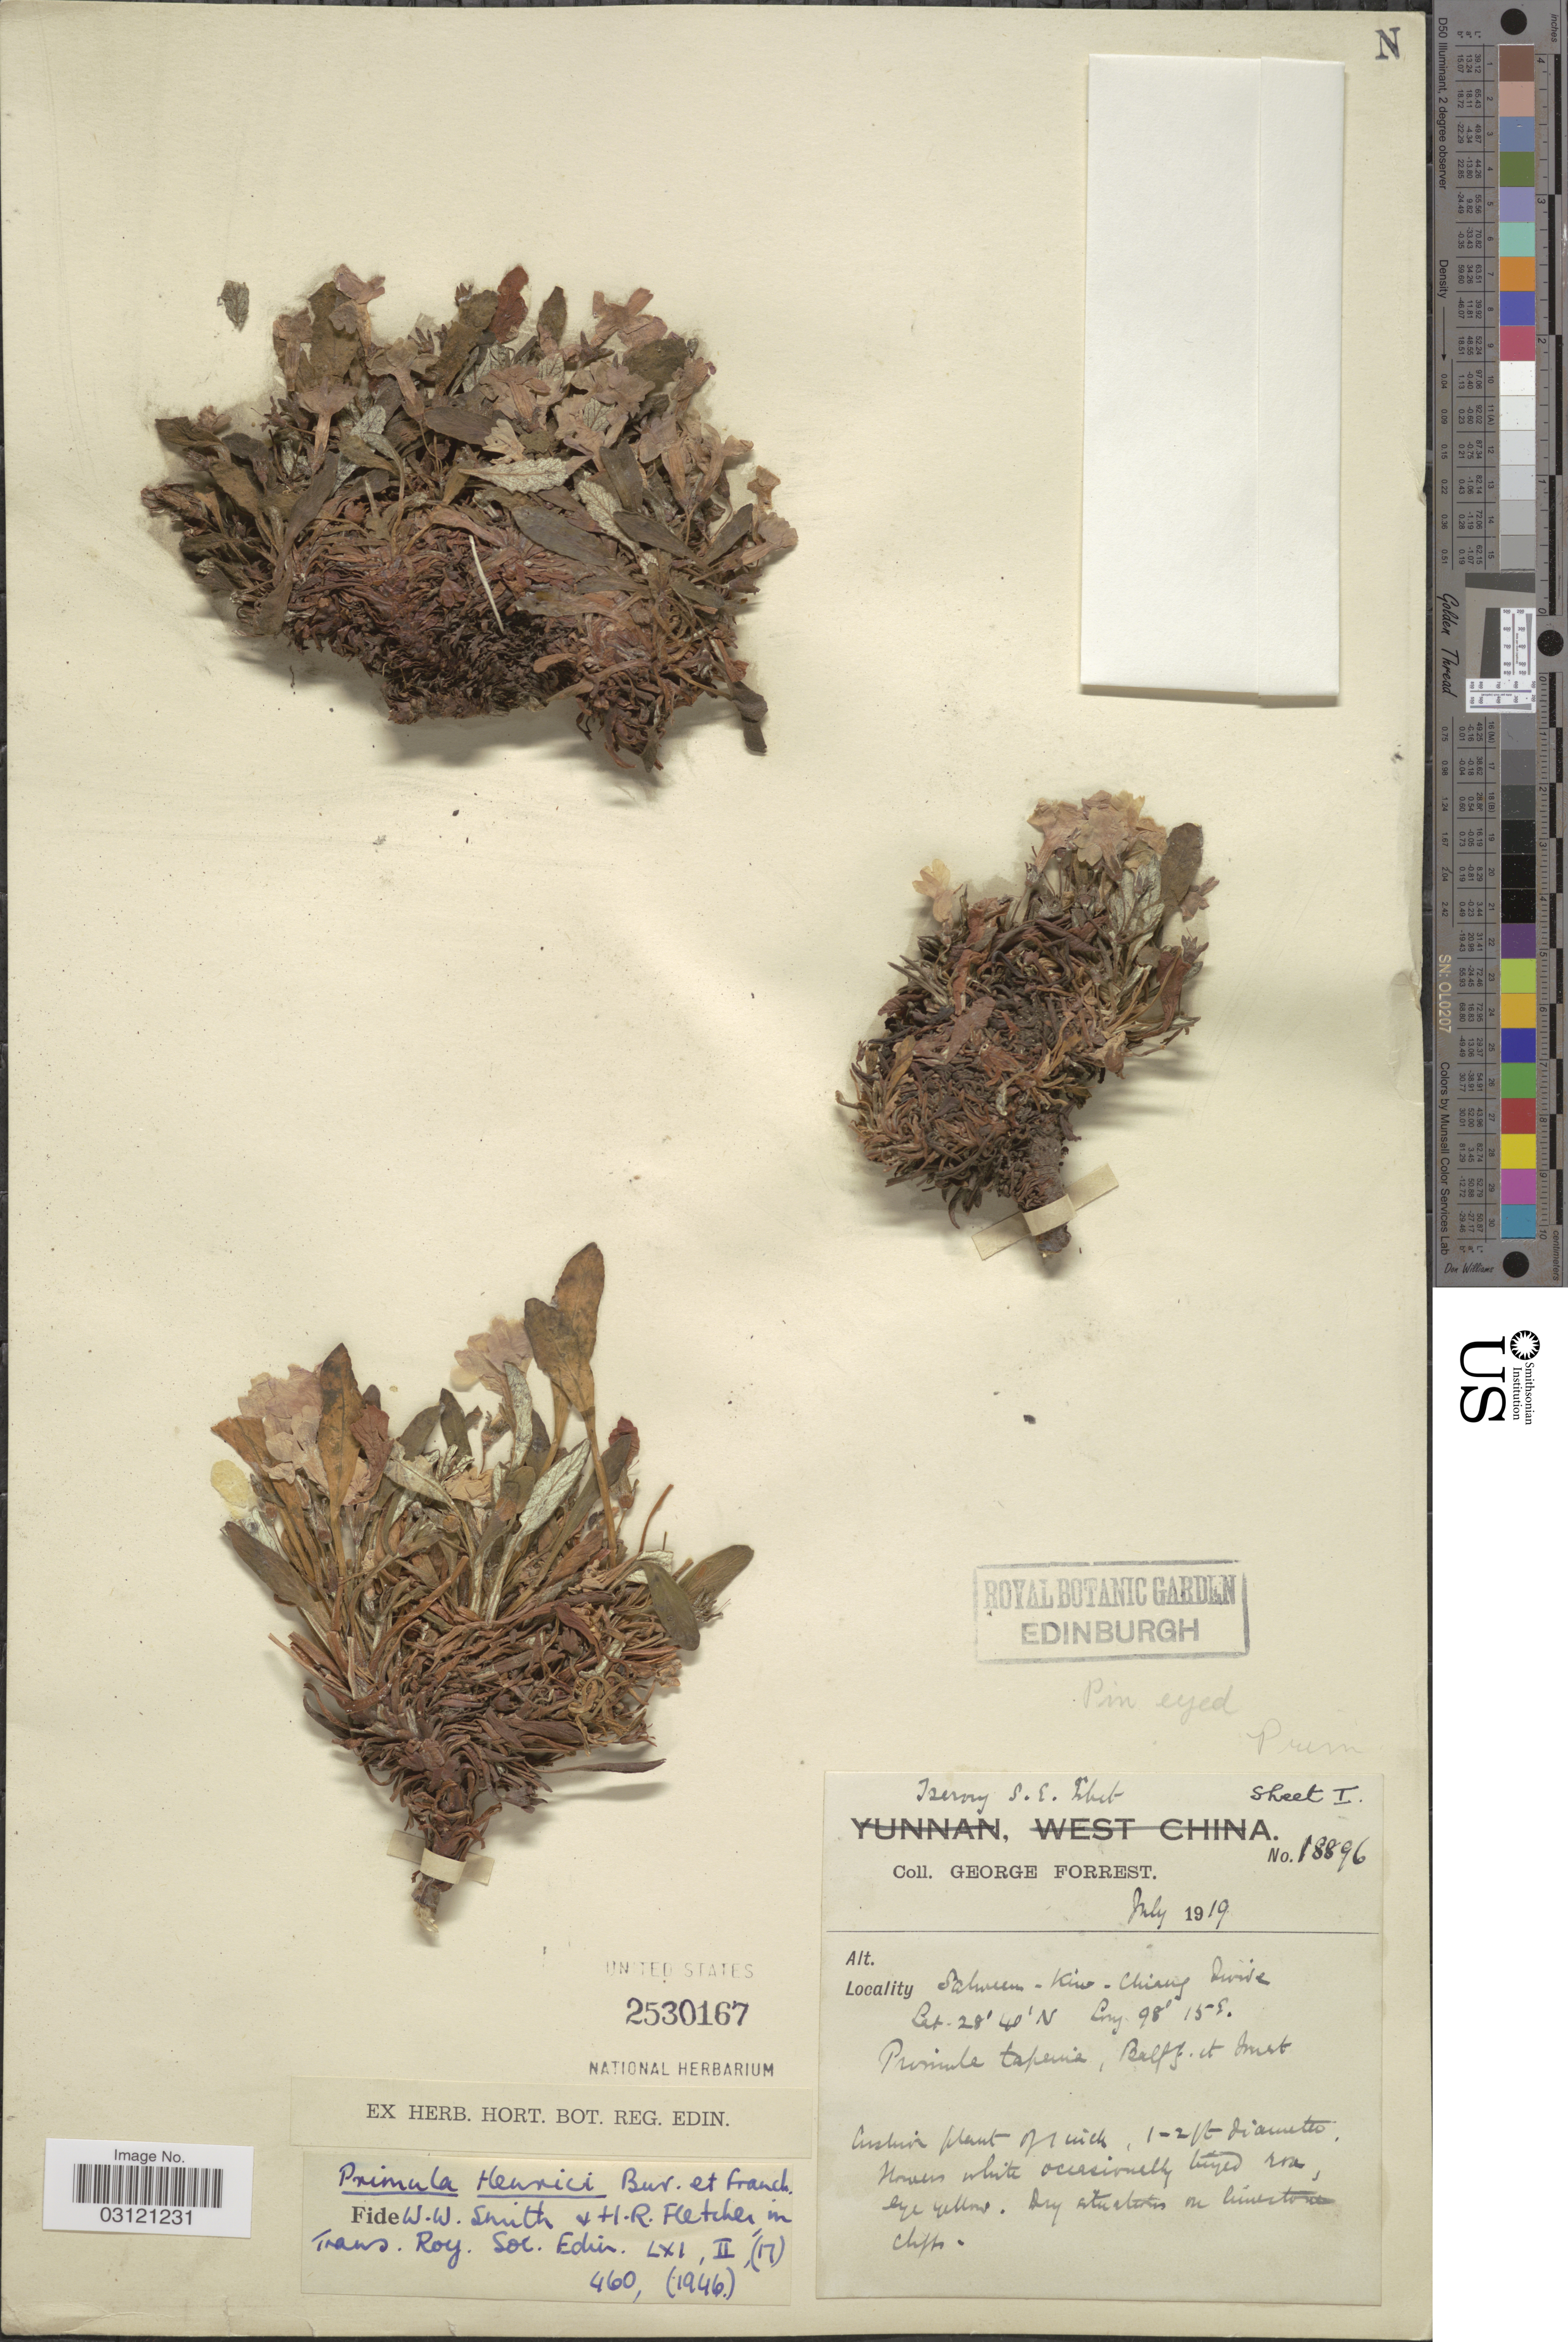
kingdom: Plantae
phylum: Tracheophyta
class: Magnoliopsida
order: Ericales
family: Primulaceae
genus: Primula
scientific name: Primula henricii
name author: Bureau & Franch.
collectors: G. Forrest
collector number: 18896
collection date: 1919-07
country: China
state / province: Xizang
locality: Tsarong, S. E. Tibet, Salween-Kiu-Chiang divide.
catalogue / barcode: US 2530167